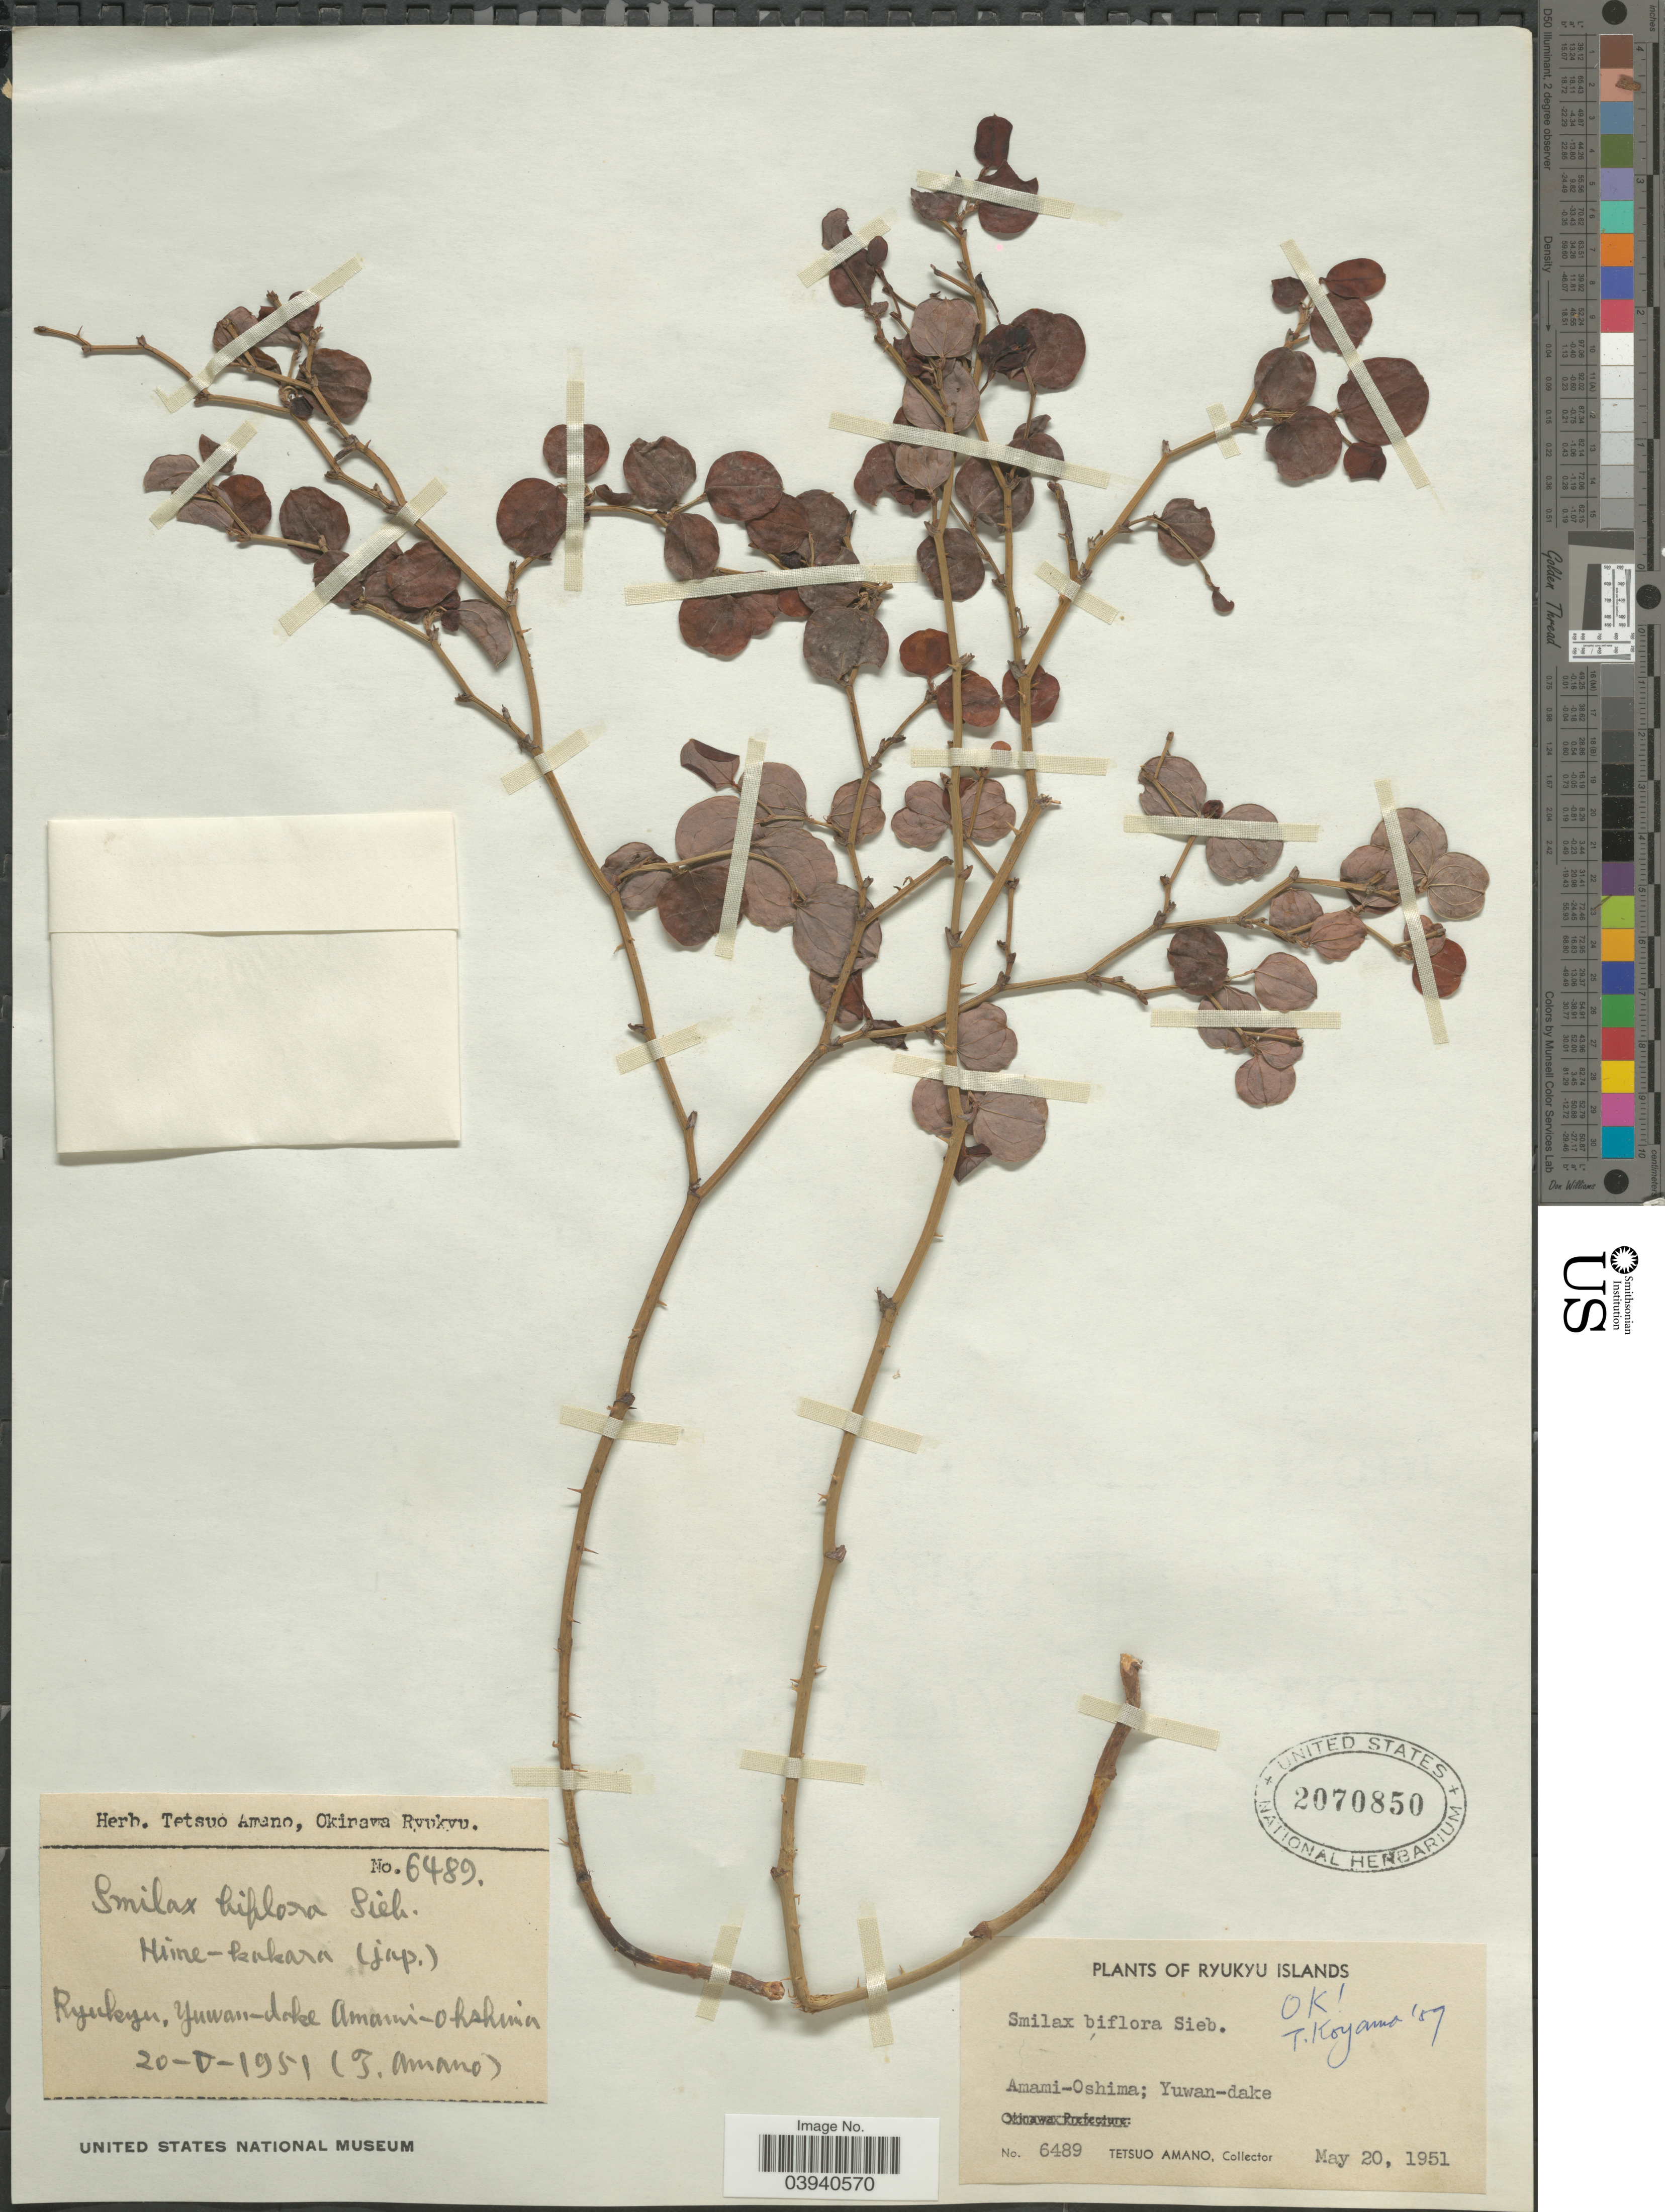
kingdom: Plantae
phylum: Tracheophyta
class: Liliopsida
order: Liliales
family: Smilacaceae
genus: Smilax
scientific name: Smilax biflora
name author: Siebold ex Miq.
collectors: T. Amano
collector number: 6489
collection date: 1951-05-20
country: Japan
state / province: Okinawa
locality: Ryukyu Islands. Amami-Oshima; Yuwan-dake.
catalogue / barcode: US 2070850